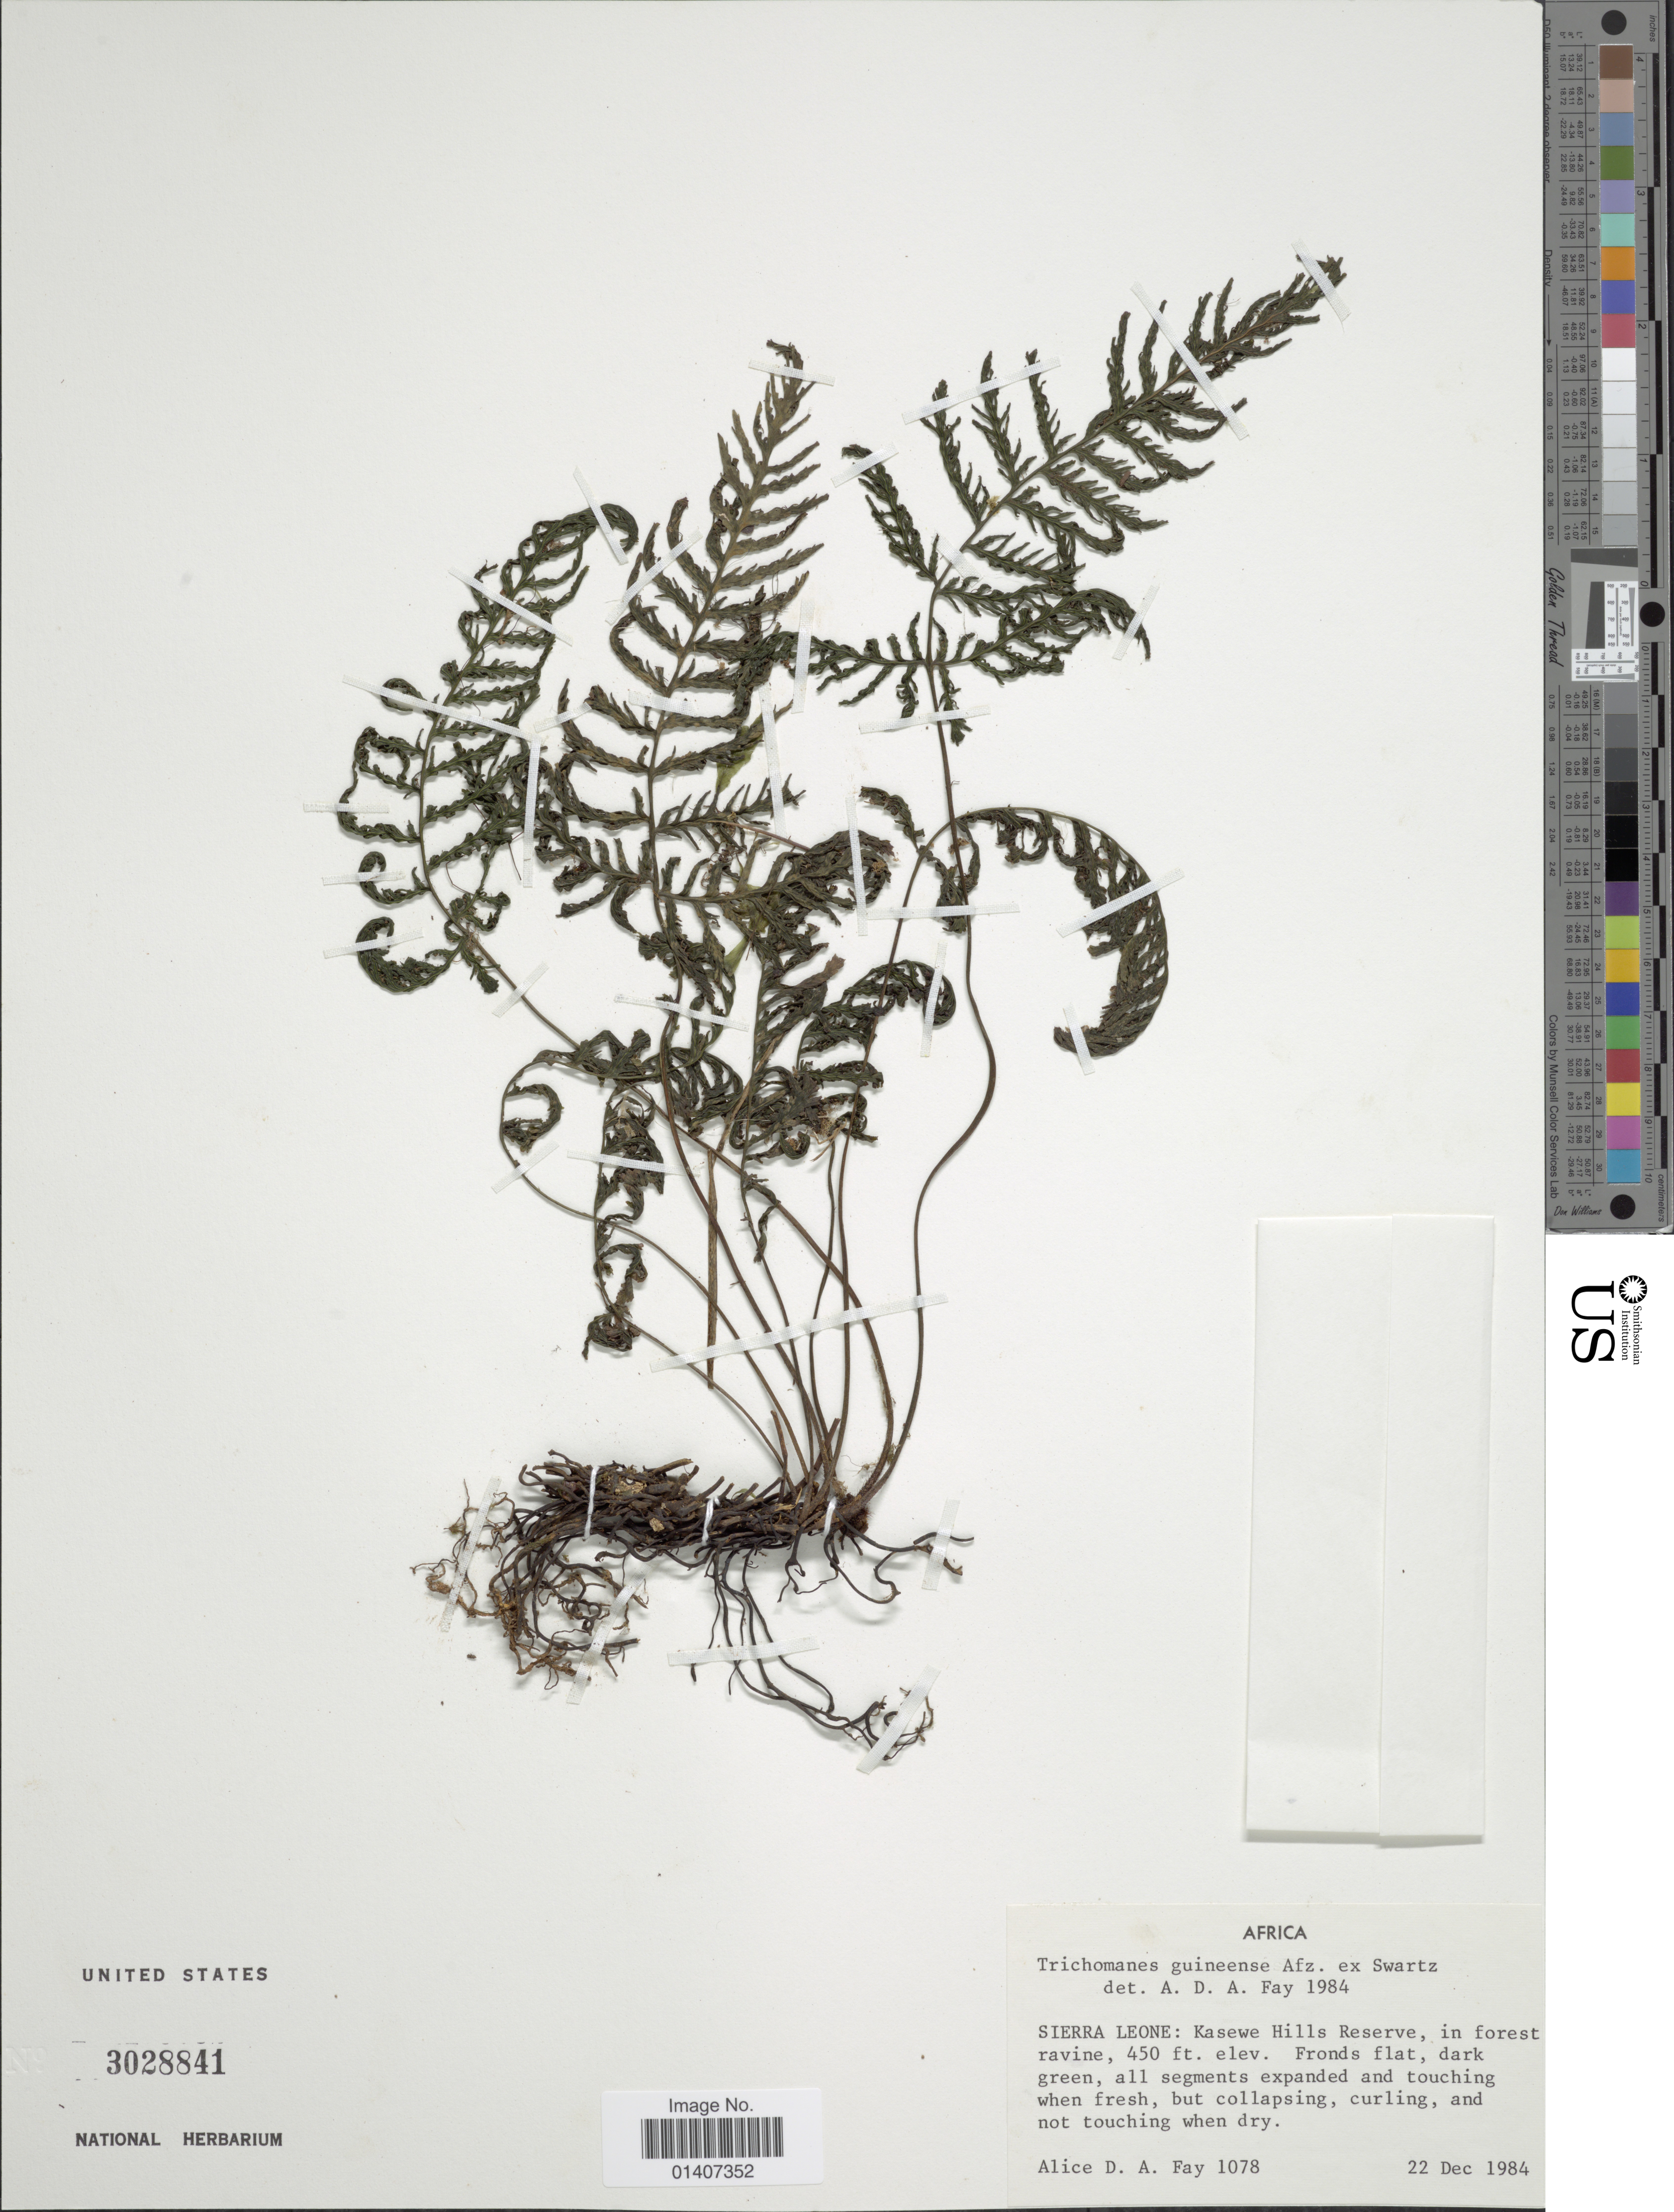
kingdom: Plantae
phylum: Tracheophyta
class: Polypodiopsida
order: Hymenophyllales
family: Hymenophyllaceae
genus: Abrodictyum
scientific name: Abrodictyum guineense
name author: (Afzel. ex Sw.) J.P. Roux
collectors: A. Fay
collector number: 1078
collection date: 1984-12-22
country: Sierra Leone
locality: Kasewe Hills Reserve, in forest ravine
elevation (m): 137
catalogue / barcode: US 3028841